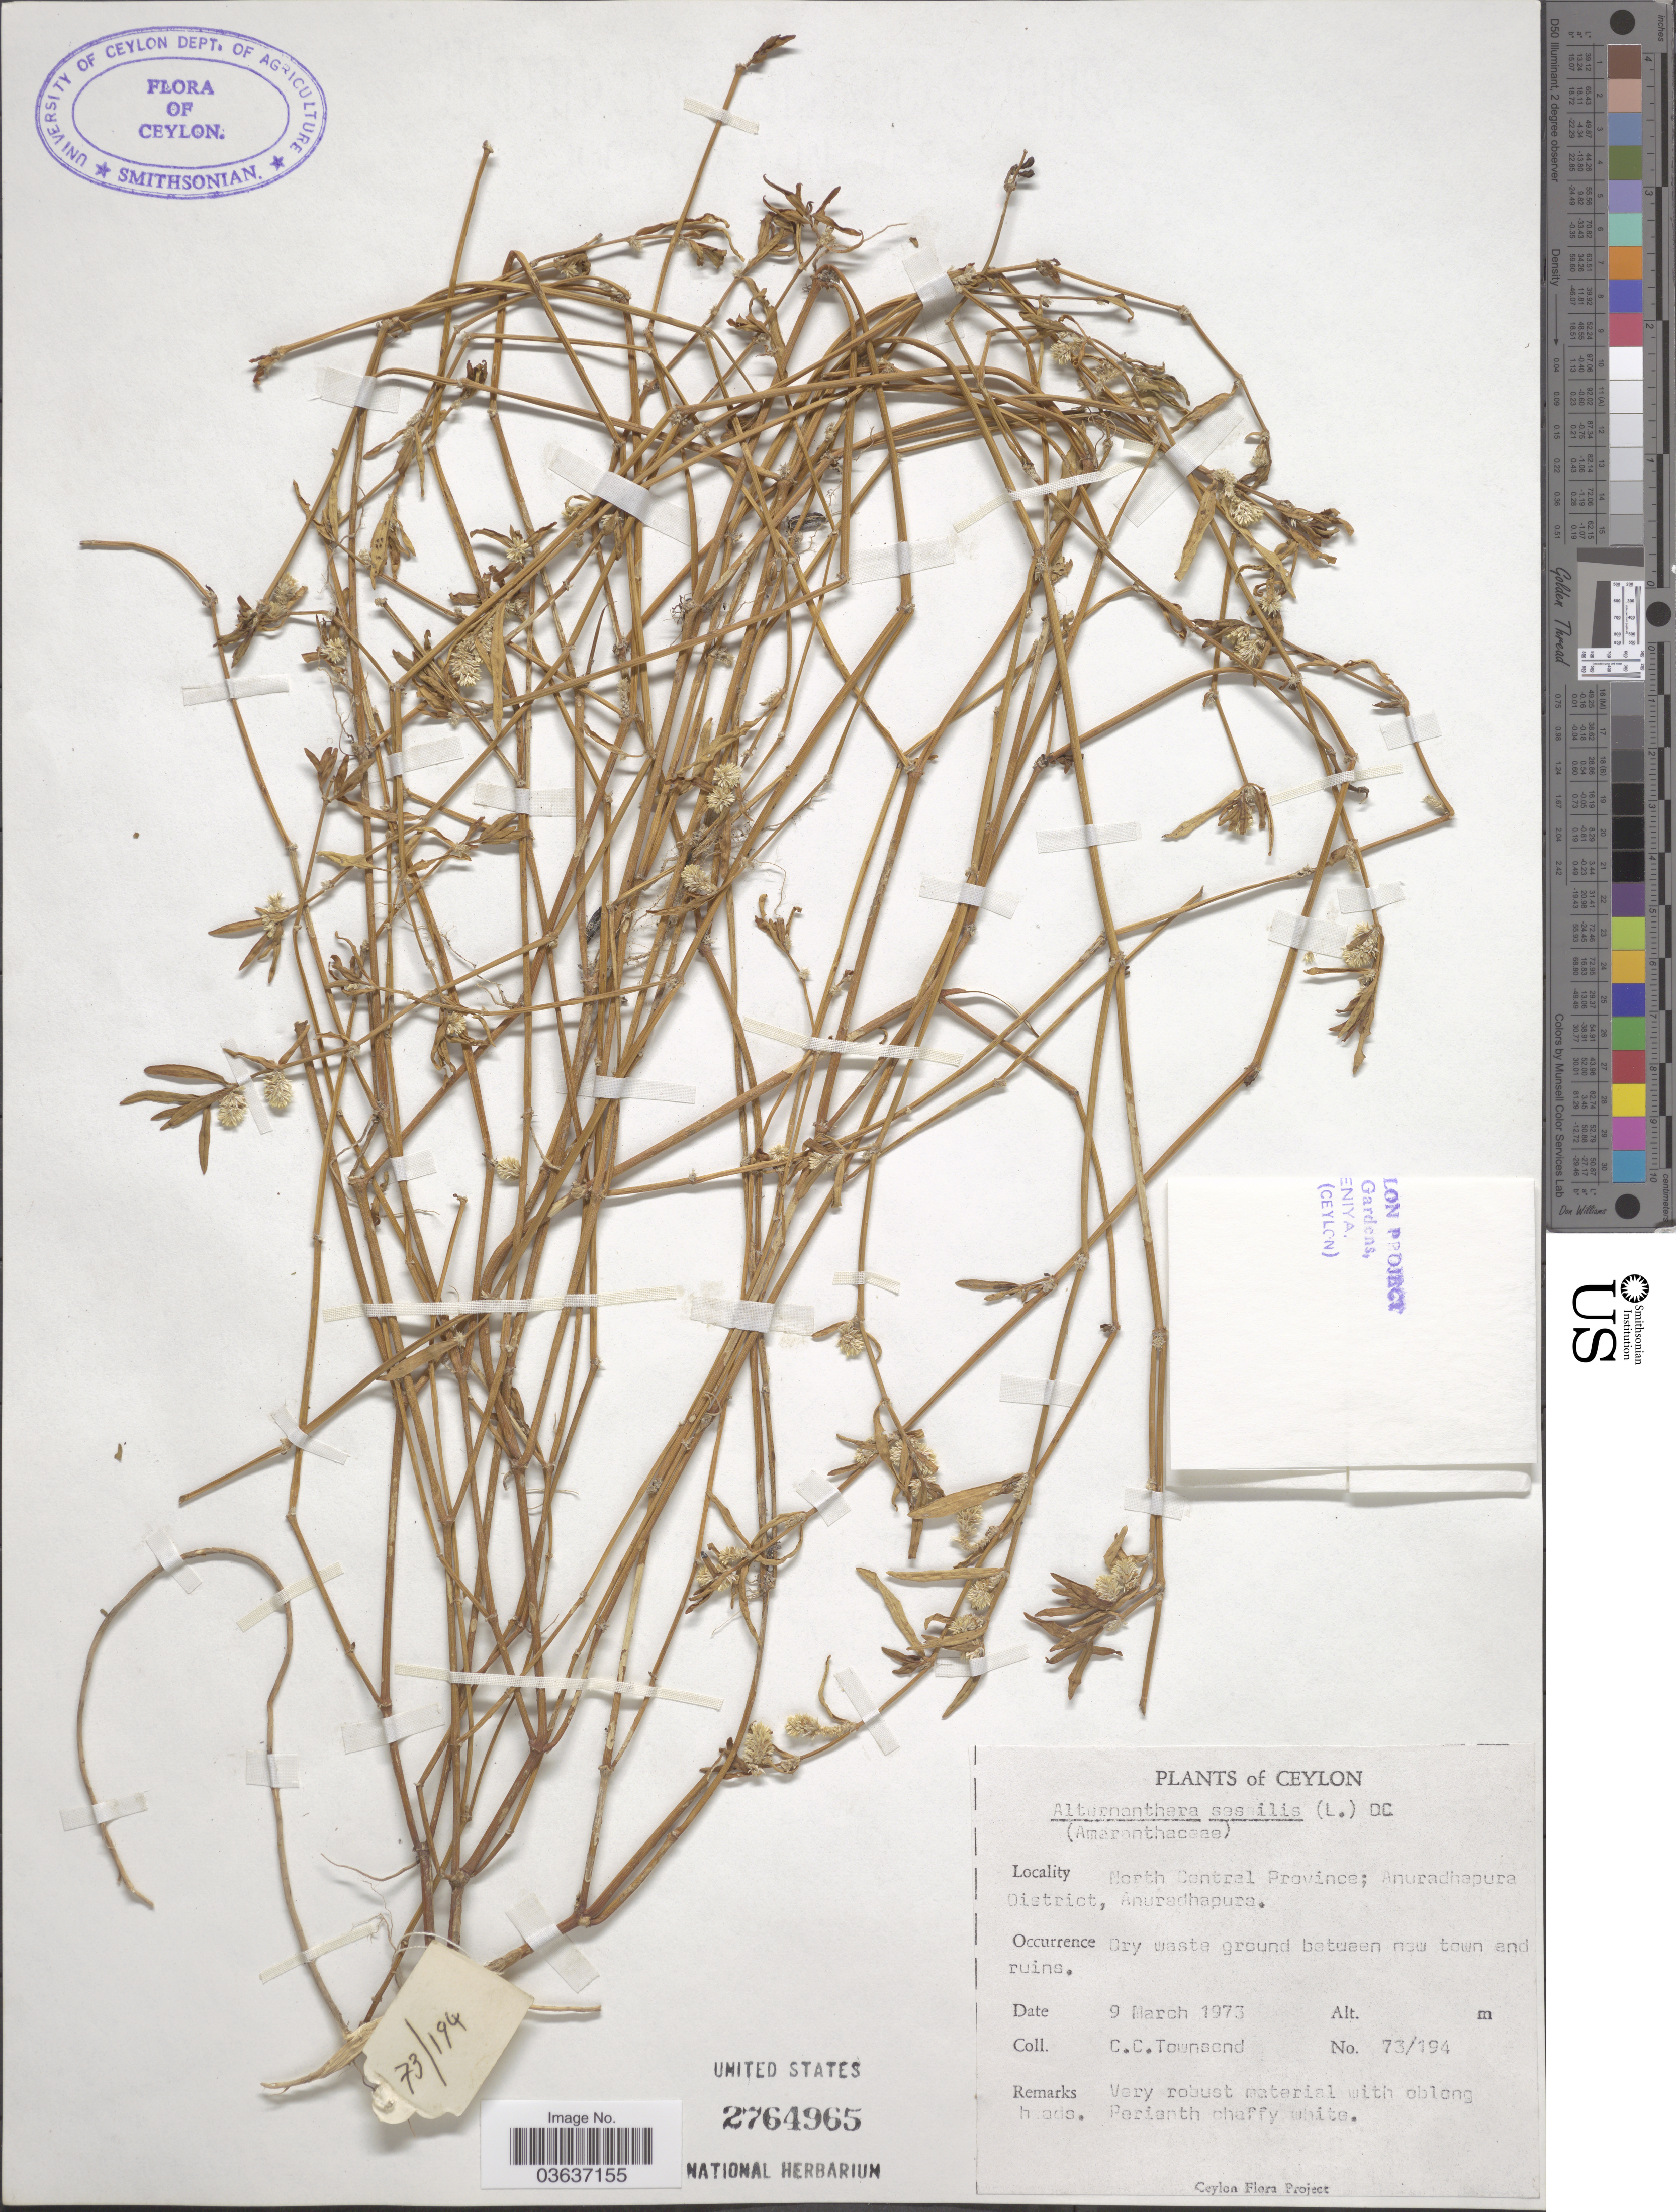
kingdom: Plantae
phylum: Tracheophyta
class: Magnoliopsida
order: Caryophyllales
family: Amaranthaceae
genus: Alternanthera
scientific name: Alternanthera sessilis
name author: (L.) DC.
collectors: C. C. Townsend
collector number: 73/194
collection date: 1973-03-09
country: Sri Lanka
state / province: North Central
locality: Ceylon. Anuradhapura District, Anuradhapura.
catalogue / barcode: US 2764965